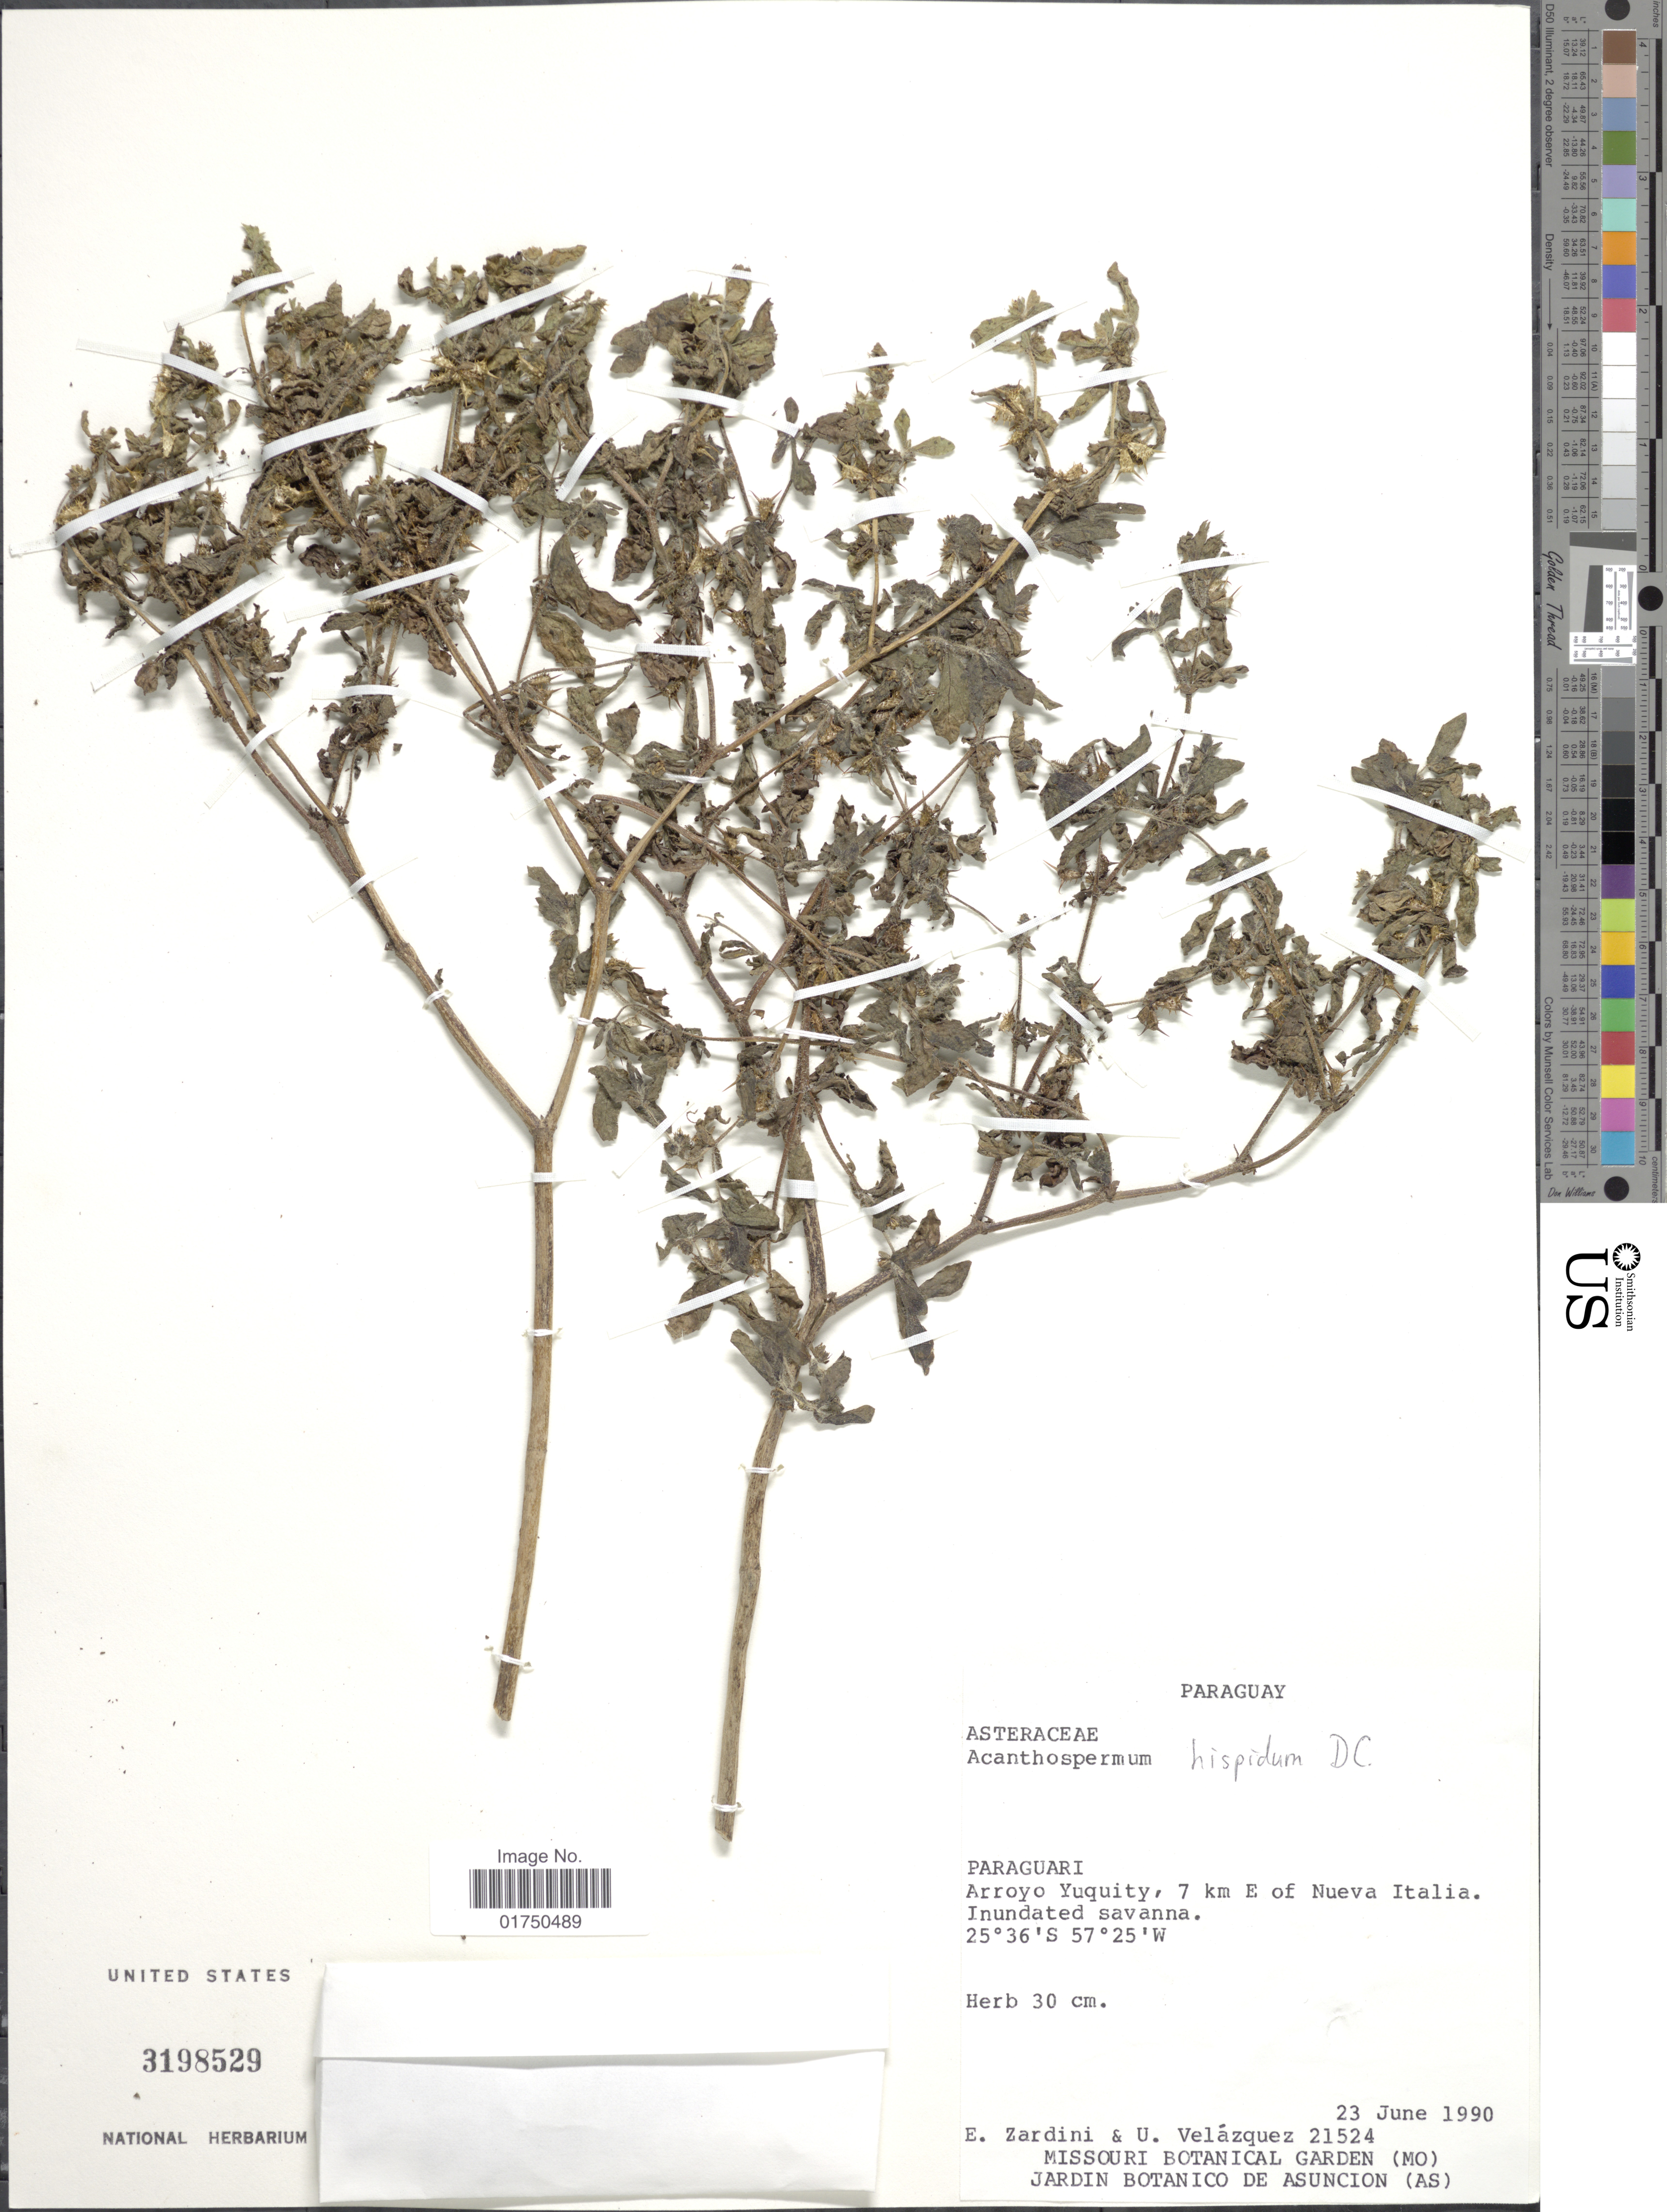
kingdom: Plantae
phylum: Tracheophyta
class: Magnoliopsida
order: Asterales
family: Asteraceae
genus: Acanthospermum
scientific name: Acanthospermum hispidum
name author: DC.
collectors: E. M. Zardini & U. Velázquez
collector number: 21524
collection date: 1990-06-23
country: Paraguay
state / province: Paraguari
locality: Paraguari. Arroyo Yuquity, 7 km E of Nueva Italia. Inundated savanna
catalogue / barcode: US 3198529